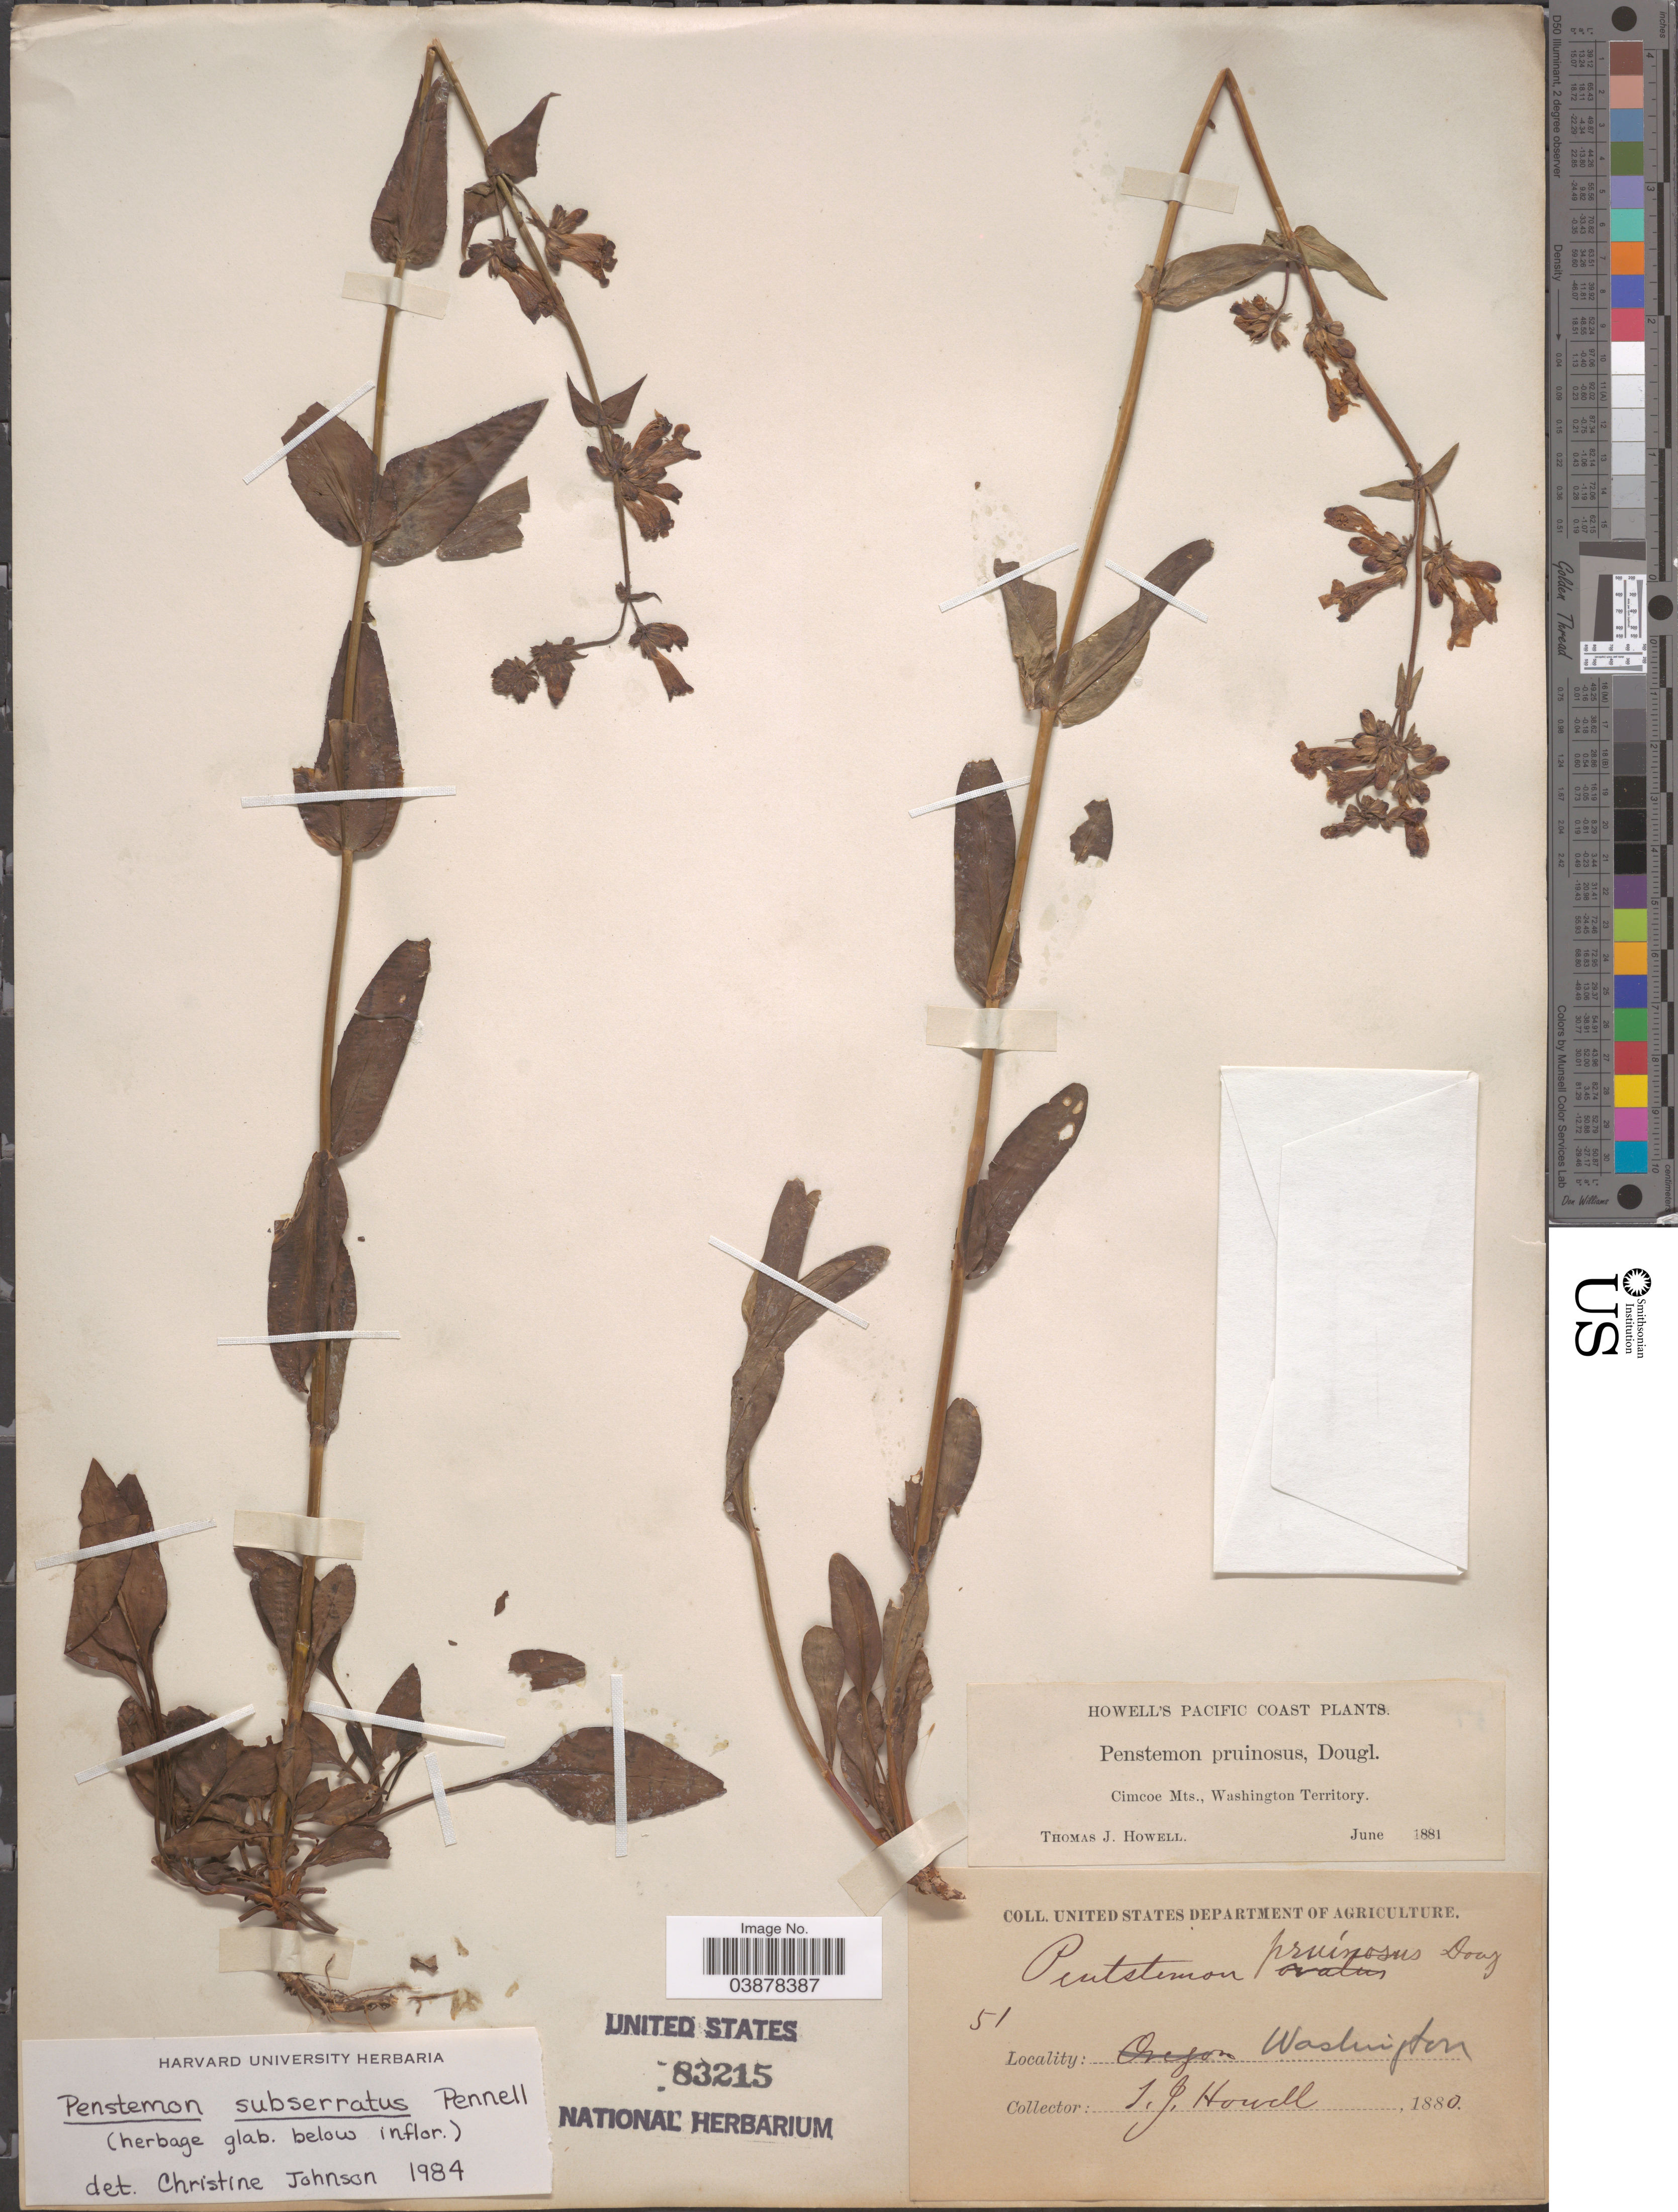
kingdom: Plantae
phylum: Tracheophyta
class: Magnoliopsida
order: Lamiales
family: Plantaginaceae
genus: Penstemon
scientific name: Penstemon subserratus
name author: Pennell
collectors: T. J. Howell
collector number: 51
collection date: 1880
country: United States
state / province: Washington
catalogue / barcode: US 83215